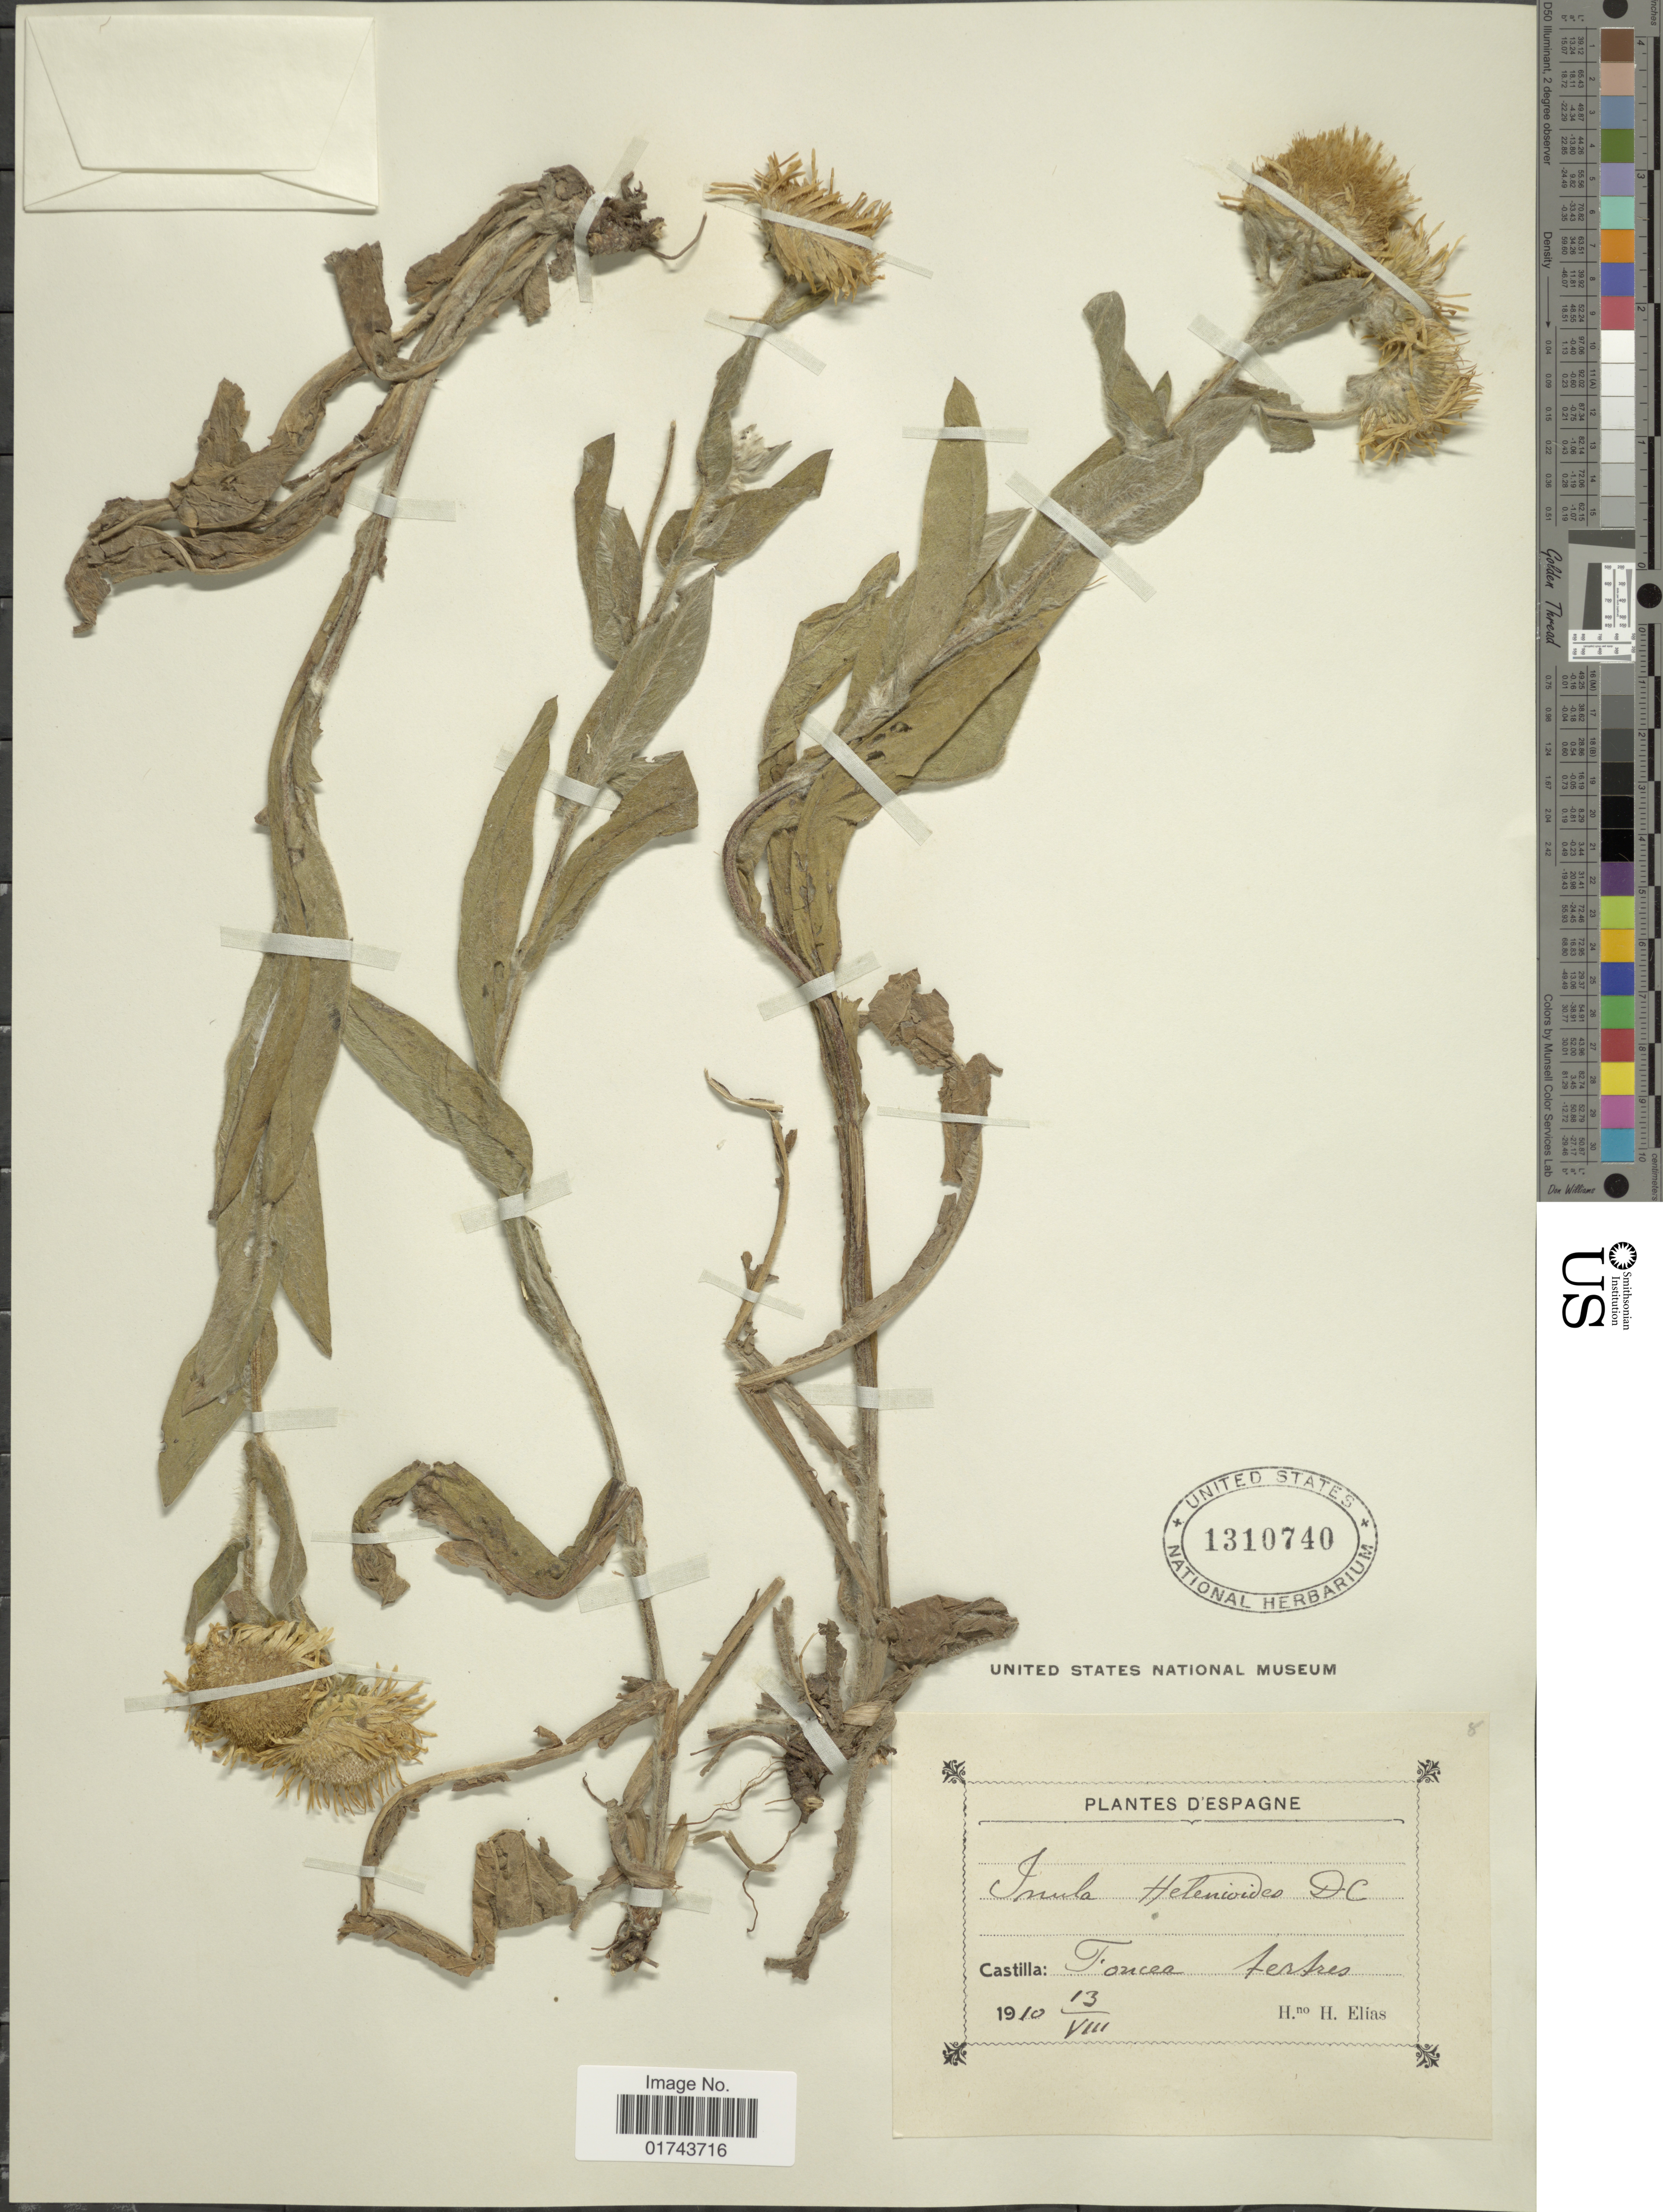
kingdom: Plantae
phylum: Tracheophyta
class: Magnoliopsida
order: Asterales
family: Asteraceae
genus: Inula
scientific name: Inula helenioides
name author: DC.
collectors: H. Elias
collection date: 1910-08-13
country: Spain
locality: Castilla: Foncea Aerstres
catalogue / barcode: US 1310740